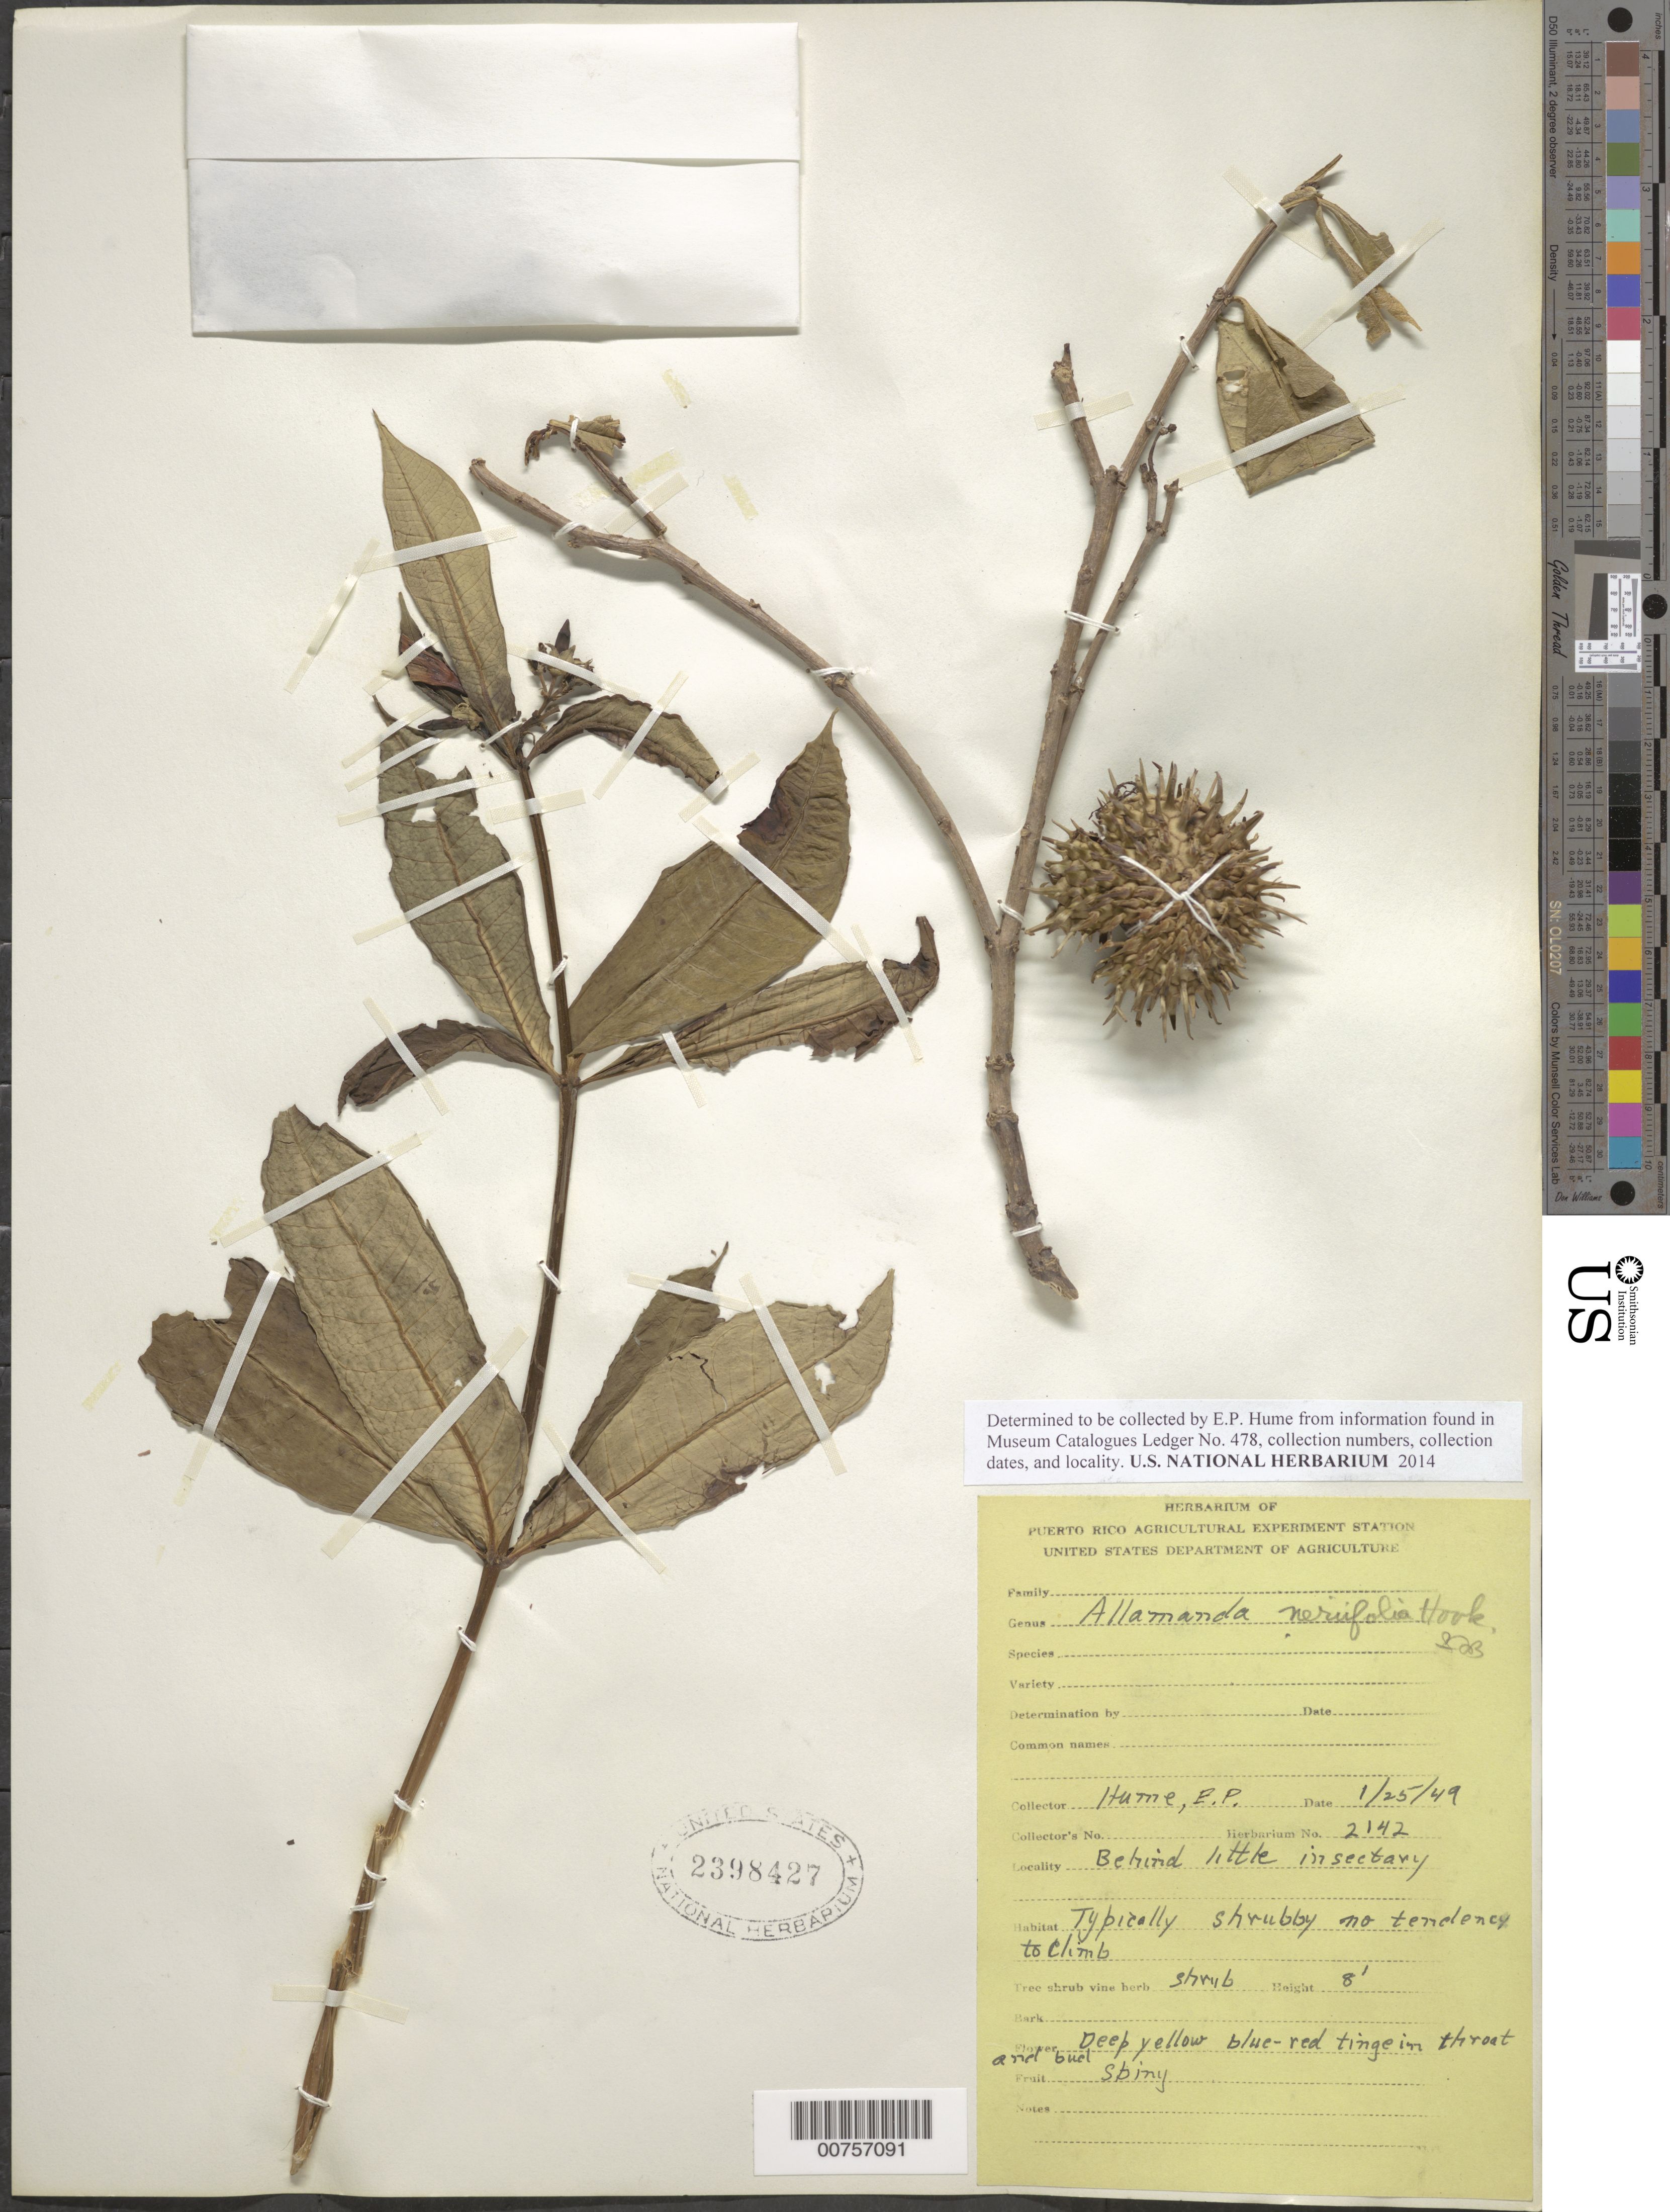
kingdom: Plantae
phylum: Tracheophyta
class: Magnoliopsida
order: Gentianales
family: Apocynaceae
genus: Allamanda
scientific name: Allamanda neriifolia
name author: Hook.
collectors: E. Hume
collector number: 2142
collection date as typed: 25 Jan 1949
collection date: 1949-01-25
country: Puerto Rico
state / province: San Juan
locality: Agricultural Experiment Station (USDA). Behind little insectary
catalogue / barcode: US 2398427